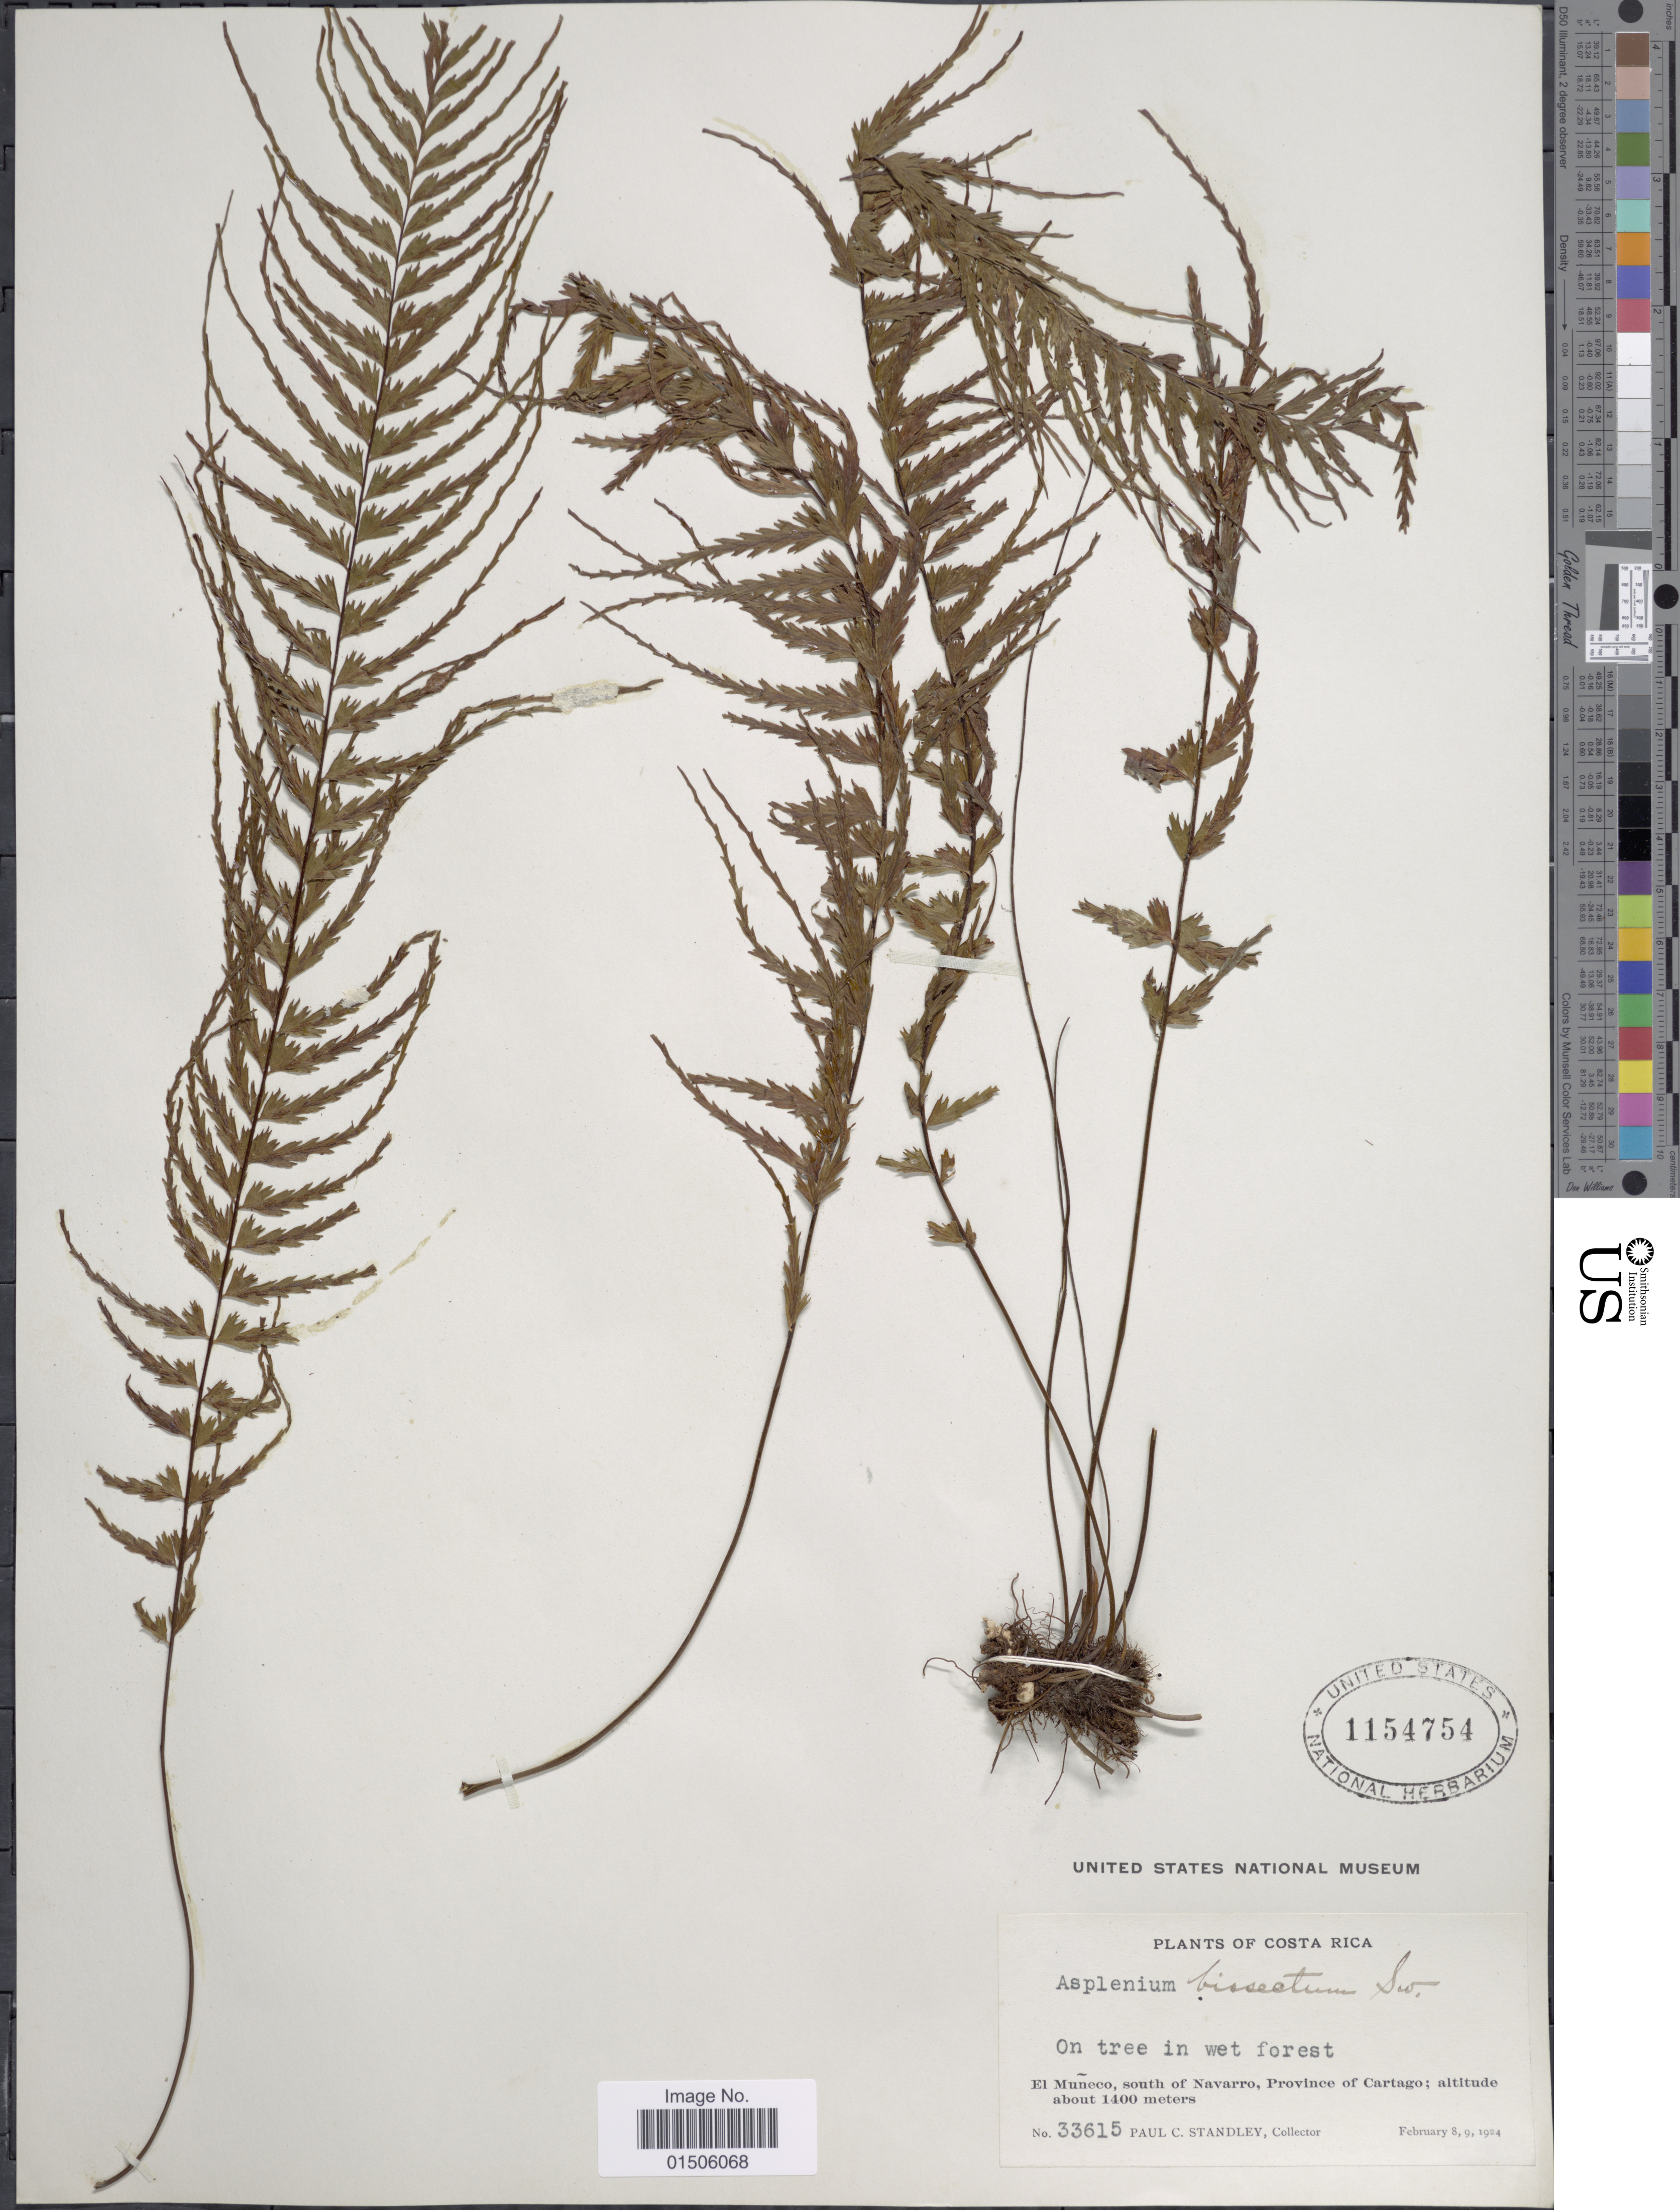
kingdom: Plantae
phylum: Tracheophyta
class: Polypodiopsida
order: Polypodiales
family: Aspleniaceae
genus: Asplenium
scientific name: Asplenium dissectum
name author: Sw.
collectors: P. C. Standley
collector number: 33615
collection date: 1924-02-08/1924-02-09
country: Costa Rica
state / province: Cartago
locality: El Muñeco, south of Navarro, Province of Cartago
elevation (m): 1400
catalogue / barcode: US 1154754